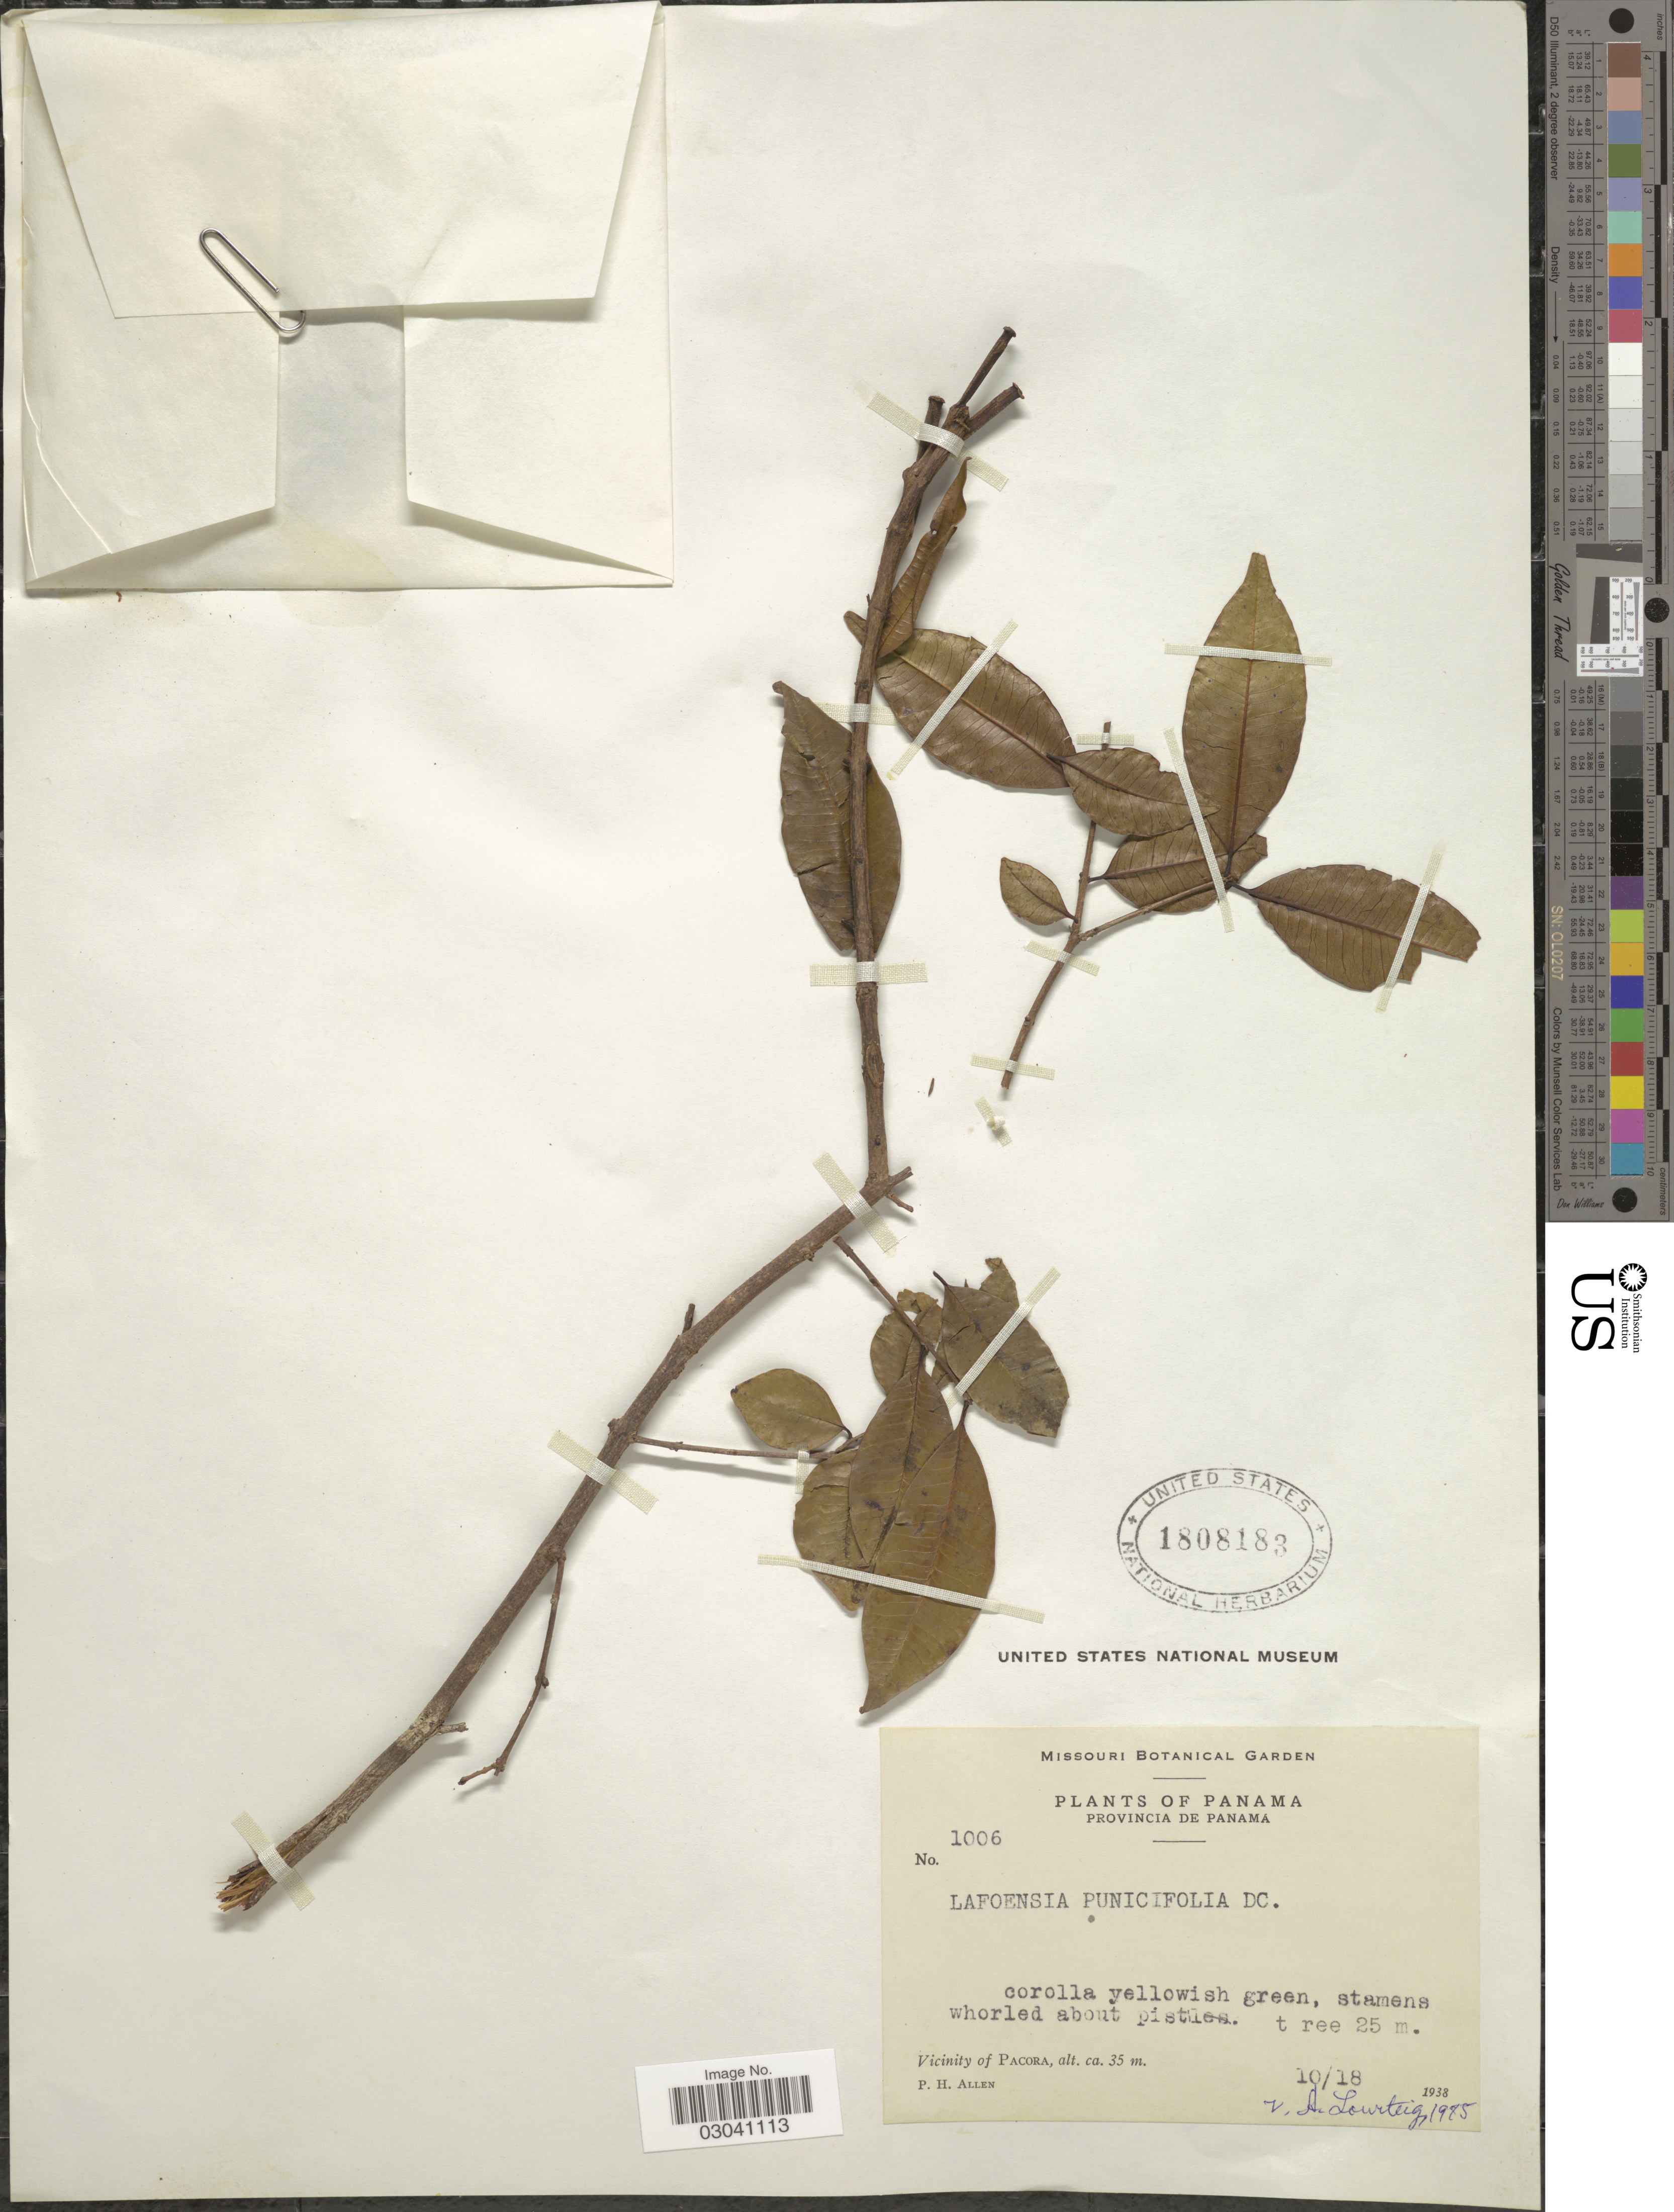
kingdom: Plantae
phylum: Tracheophyta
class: Magnoliopsida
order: Myrtales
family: Lythraceae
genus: Lafoensia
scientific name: Lafoensia punicifolia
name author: DC.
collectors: P. H. Allen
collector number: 1006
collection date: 1938-10-18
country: Panama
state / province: Panamá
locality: Vicinity of Pacora.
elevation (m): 35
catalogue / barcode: US 1808183